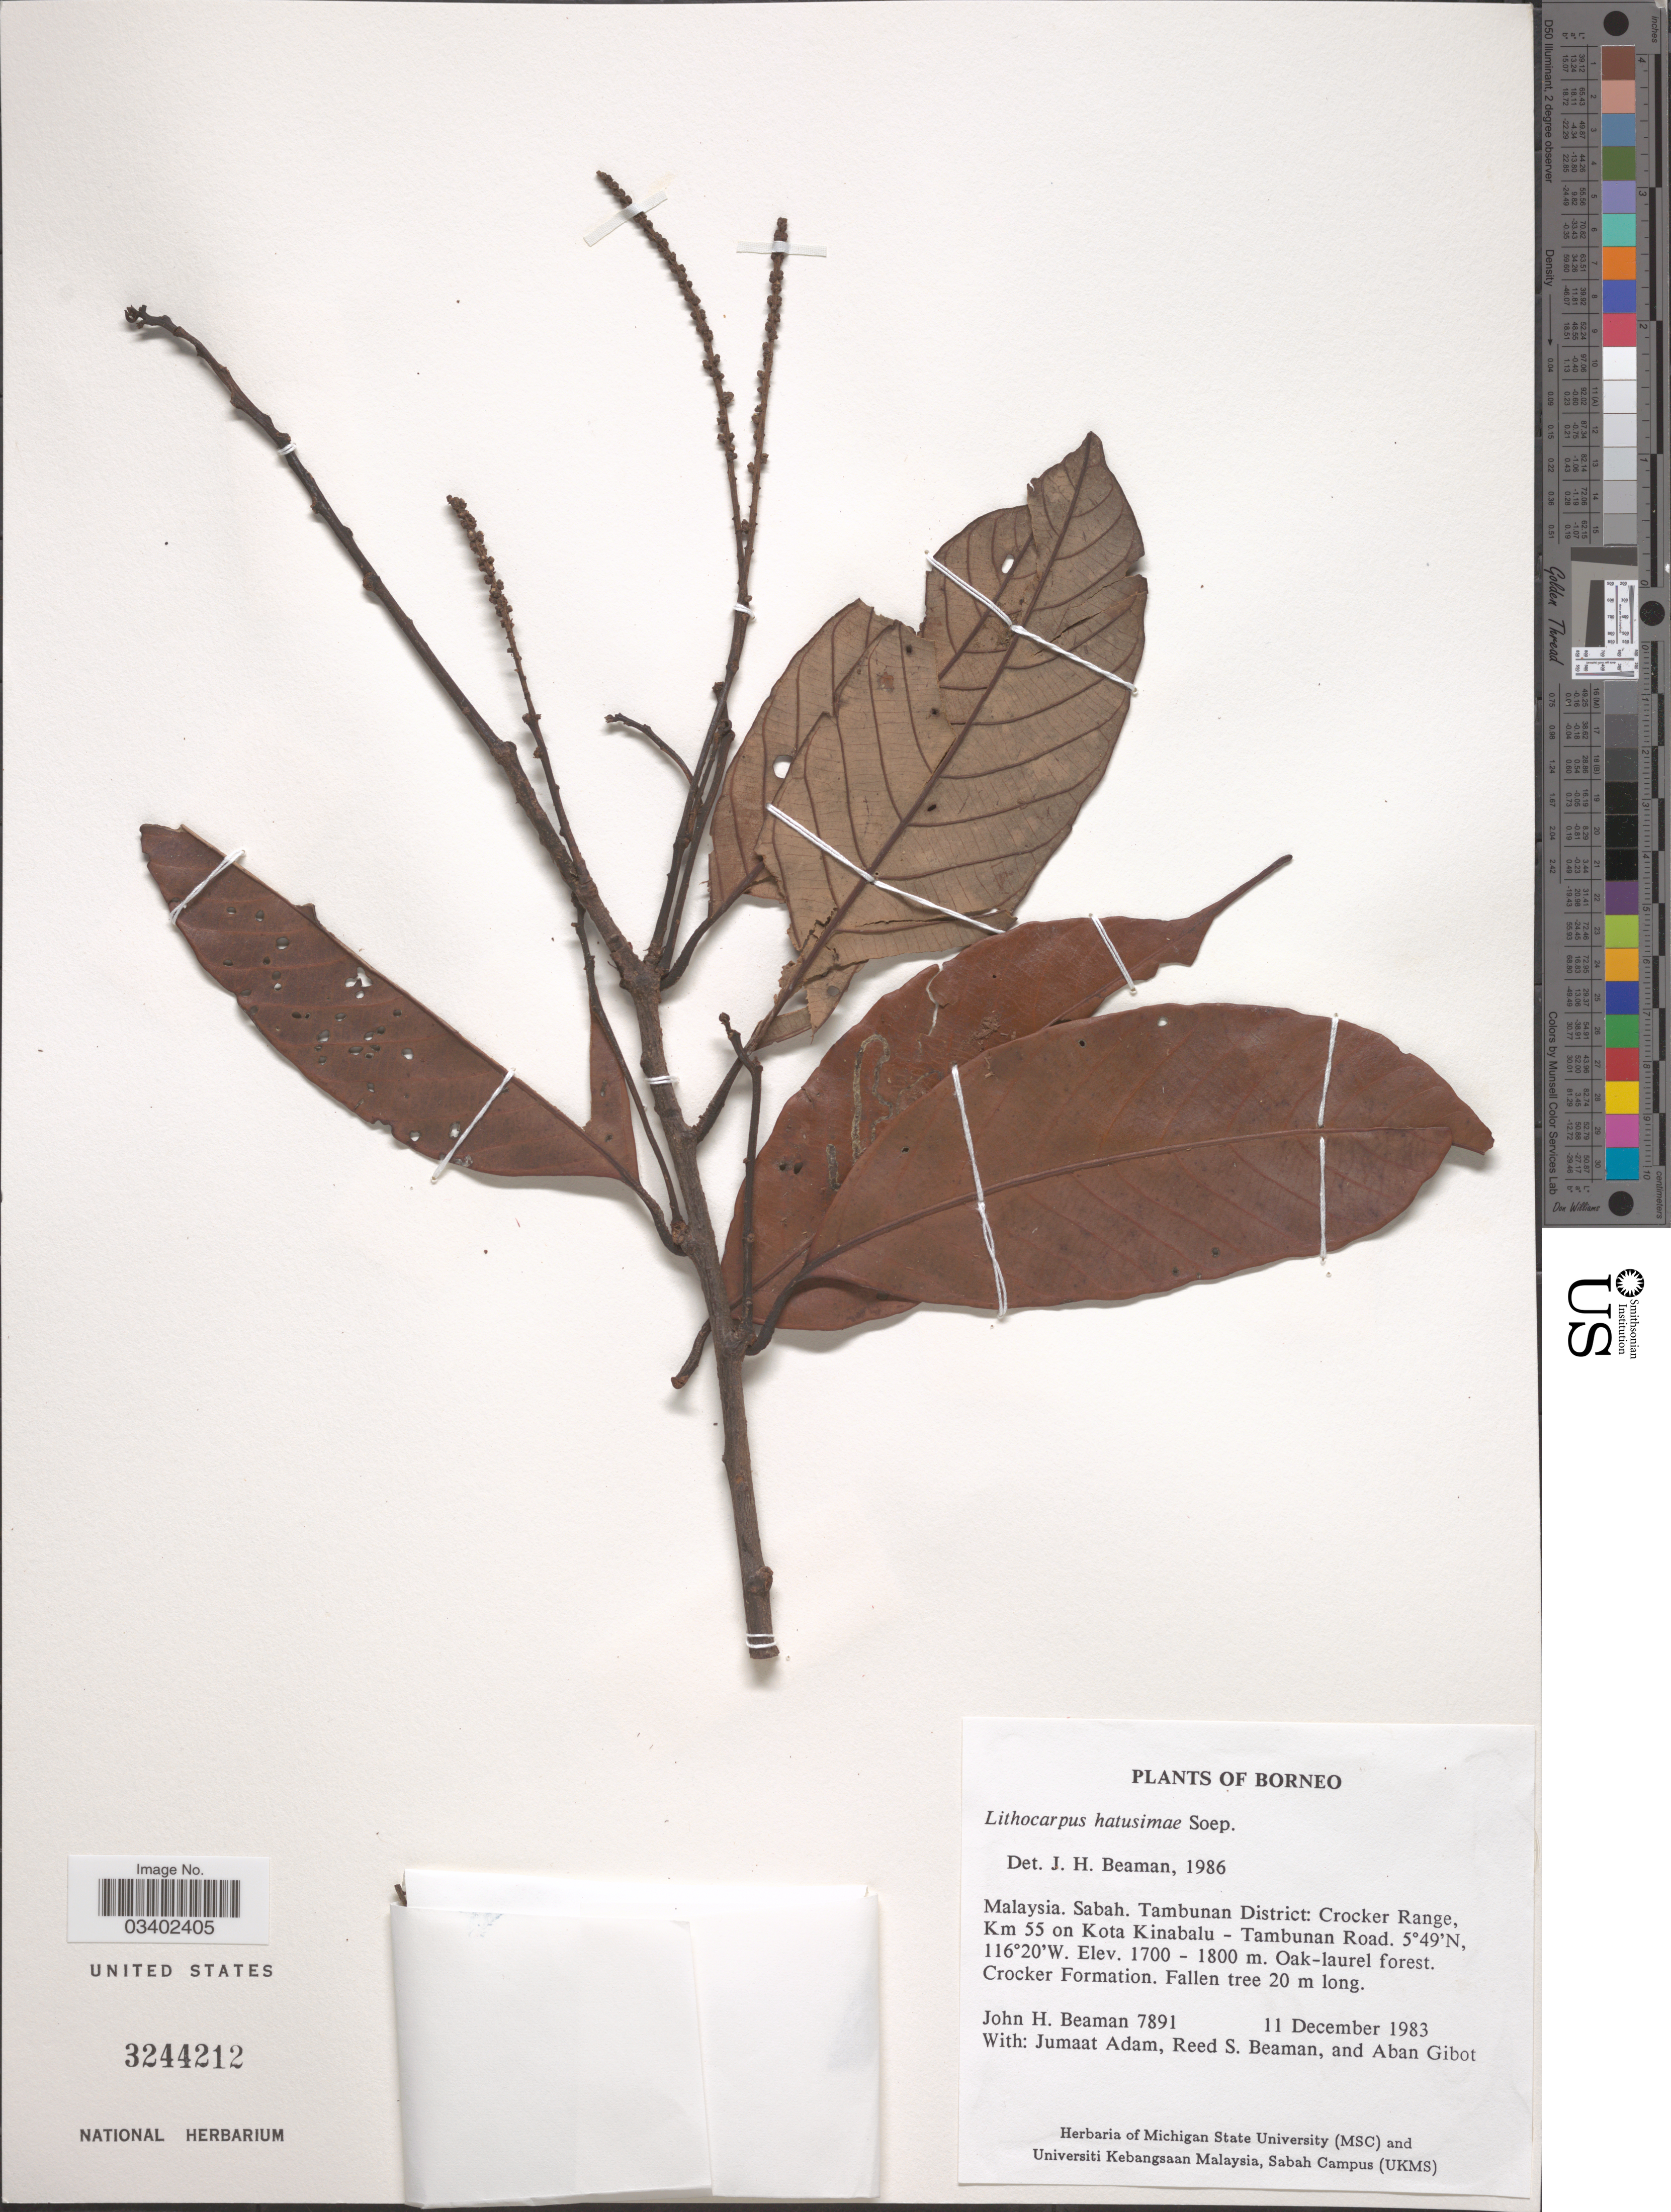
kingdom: Plantae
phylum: Tracheophyta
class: Magnoliopsida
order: Fagales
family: Fagaceae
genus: Lithocarpus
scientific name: Lithocarpus hatusimae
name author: Soepadmo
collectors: J. H. Beaman, J. Adam, R. S. Beaman & A. Gibot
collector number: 7891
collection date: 1983-12-11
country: Malaysia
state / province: Sabah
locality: Borneo. Tambunan District: Crocker Range, Km 55 on Kota Kinabalu - Tambunan Road. Crocker Formation.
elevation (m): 1700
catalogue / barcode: US 3244212